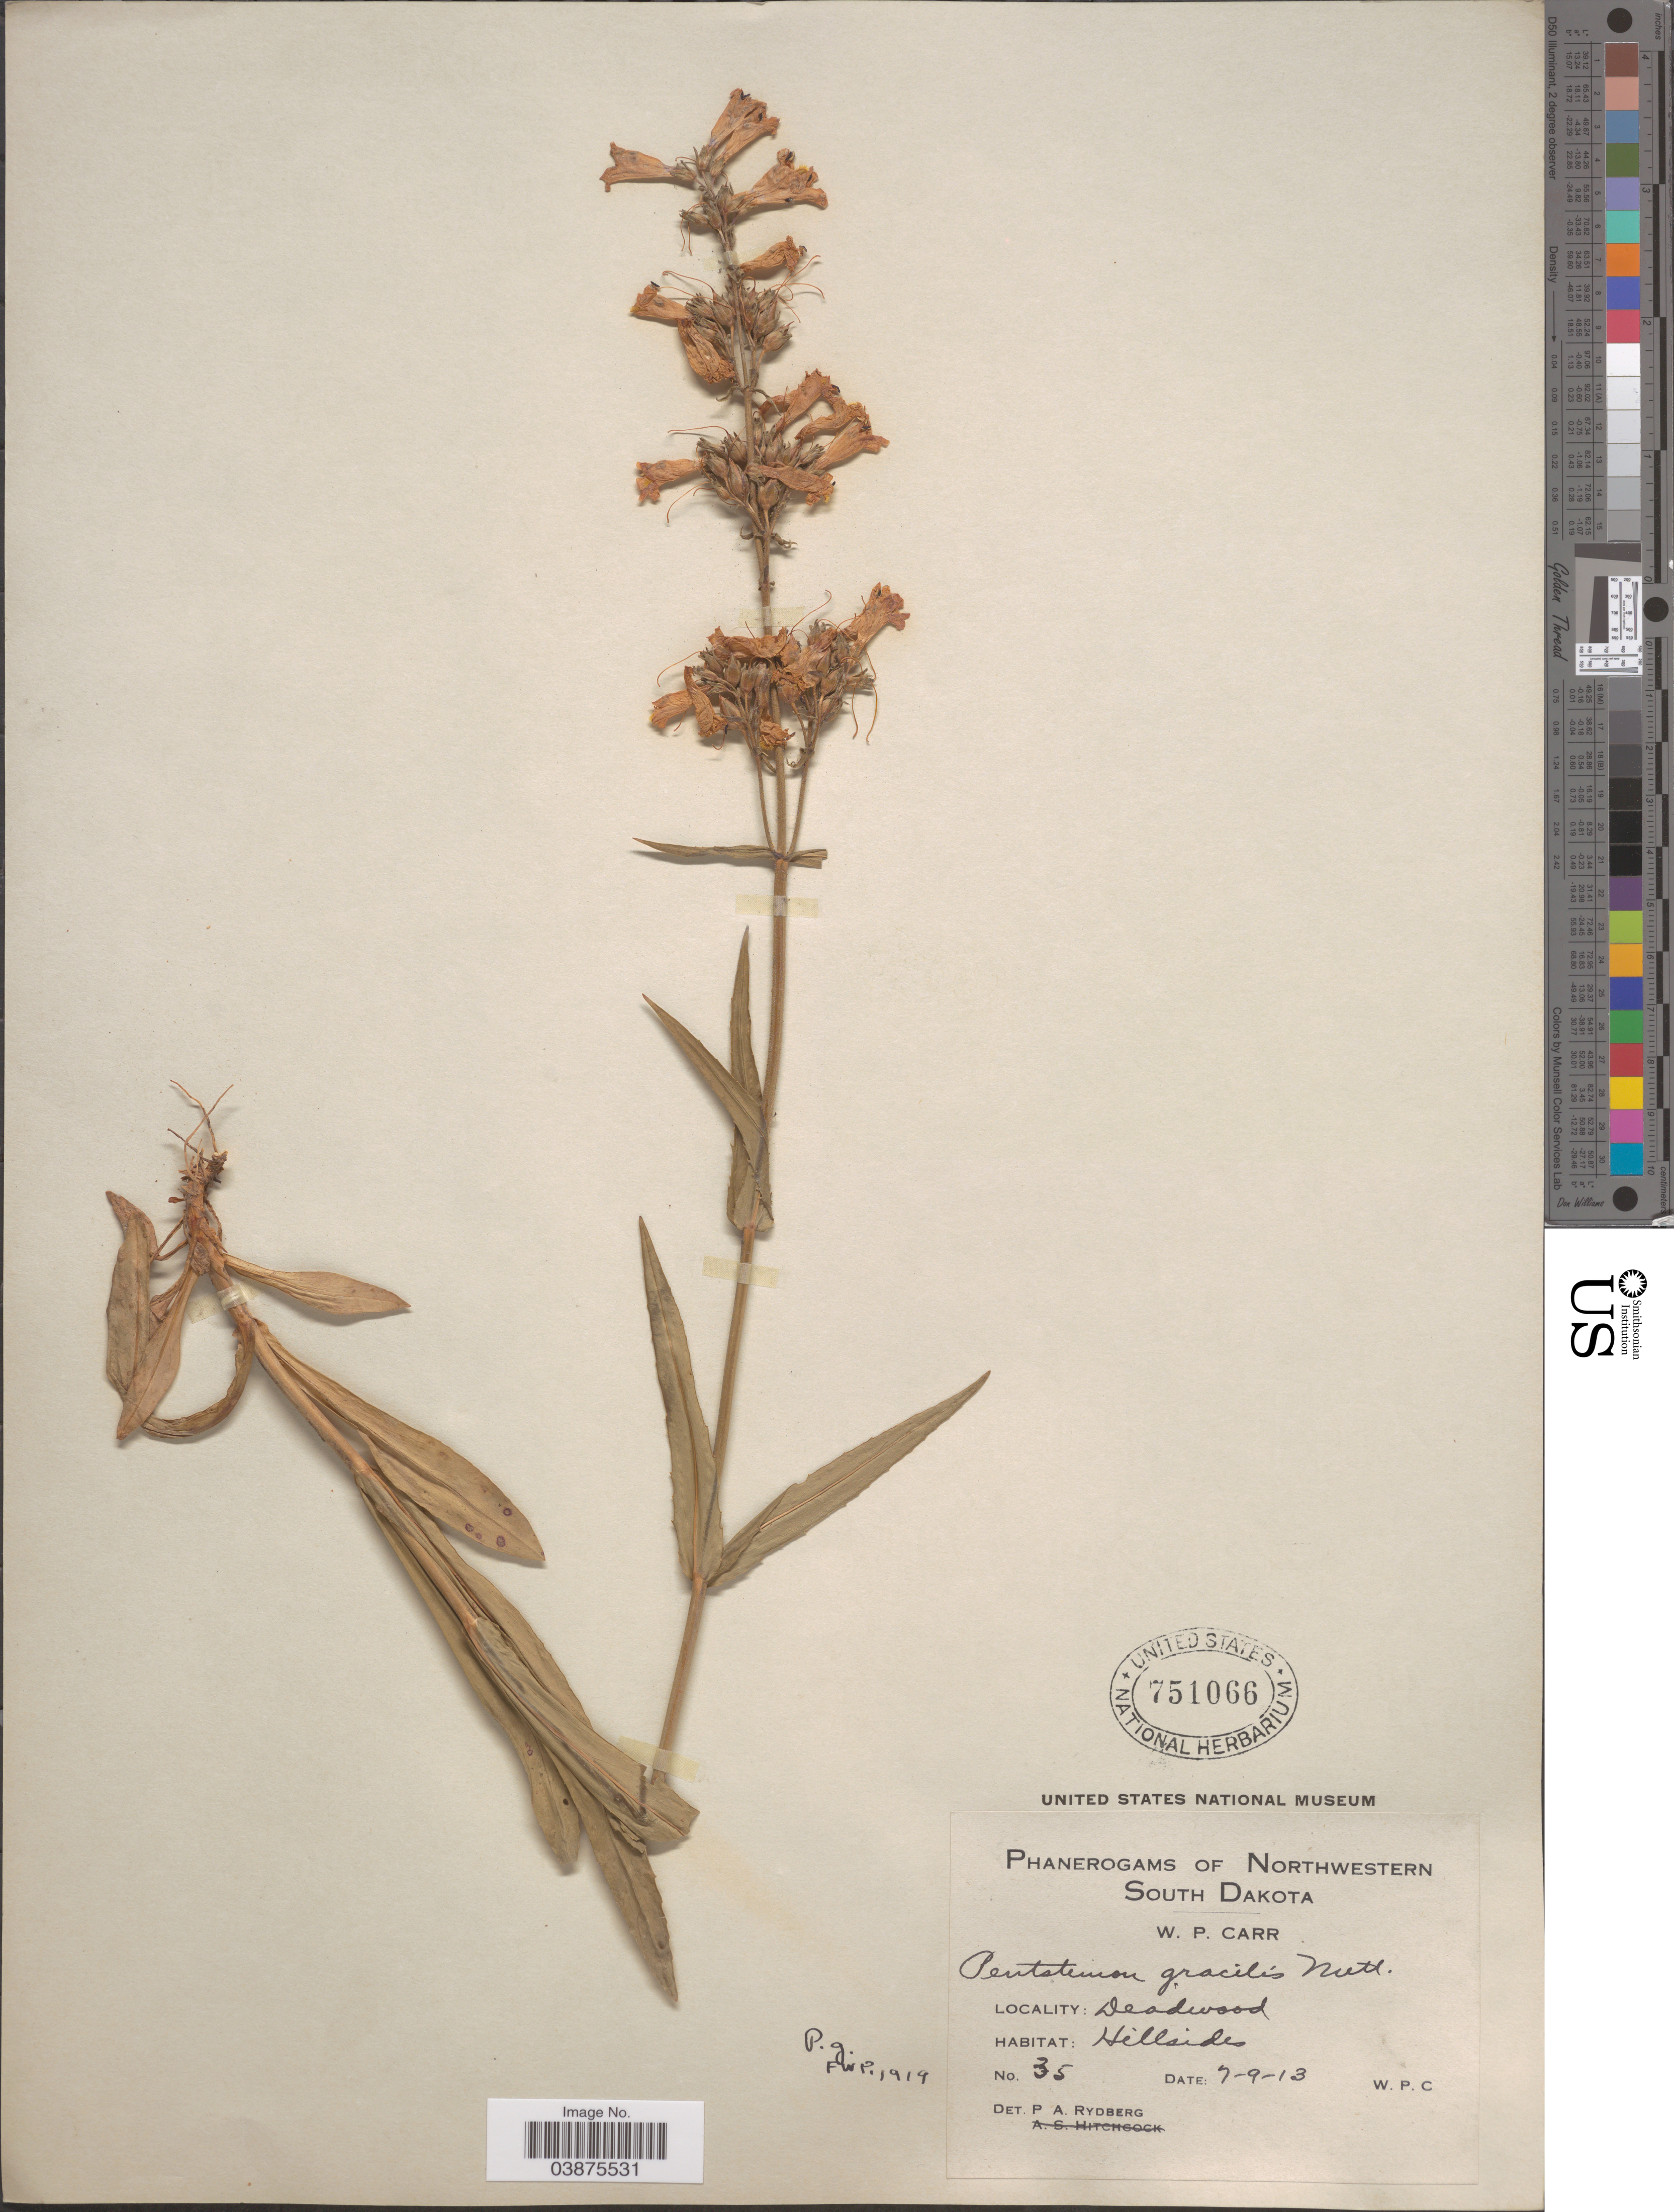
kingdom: Plantae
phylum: Tracheophyta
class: Magnoliopsida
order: Lamiales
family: Plantaginaceae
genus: Penstemon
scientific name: Penstemon gracilis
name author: Nutt.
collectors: W. Carr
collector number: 35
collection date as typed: Transcribed d/m/y: 9/7/13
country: United States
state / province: South Dakota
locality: Northwestern South Dakota. Deadwood. Hillside.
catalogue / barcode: US 751066